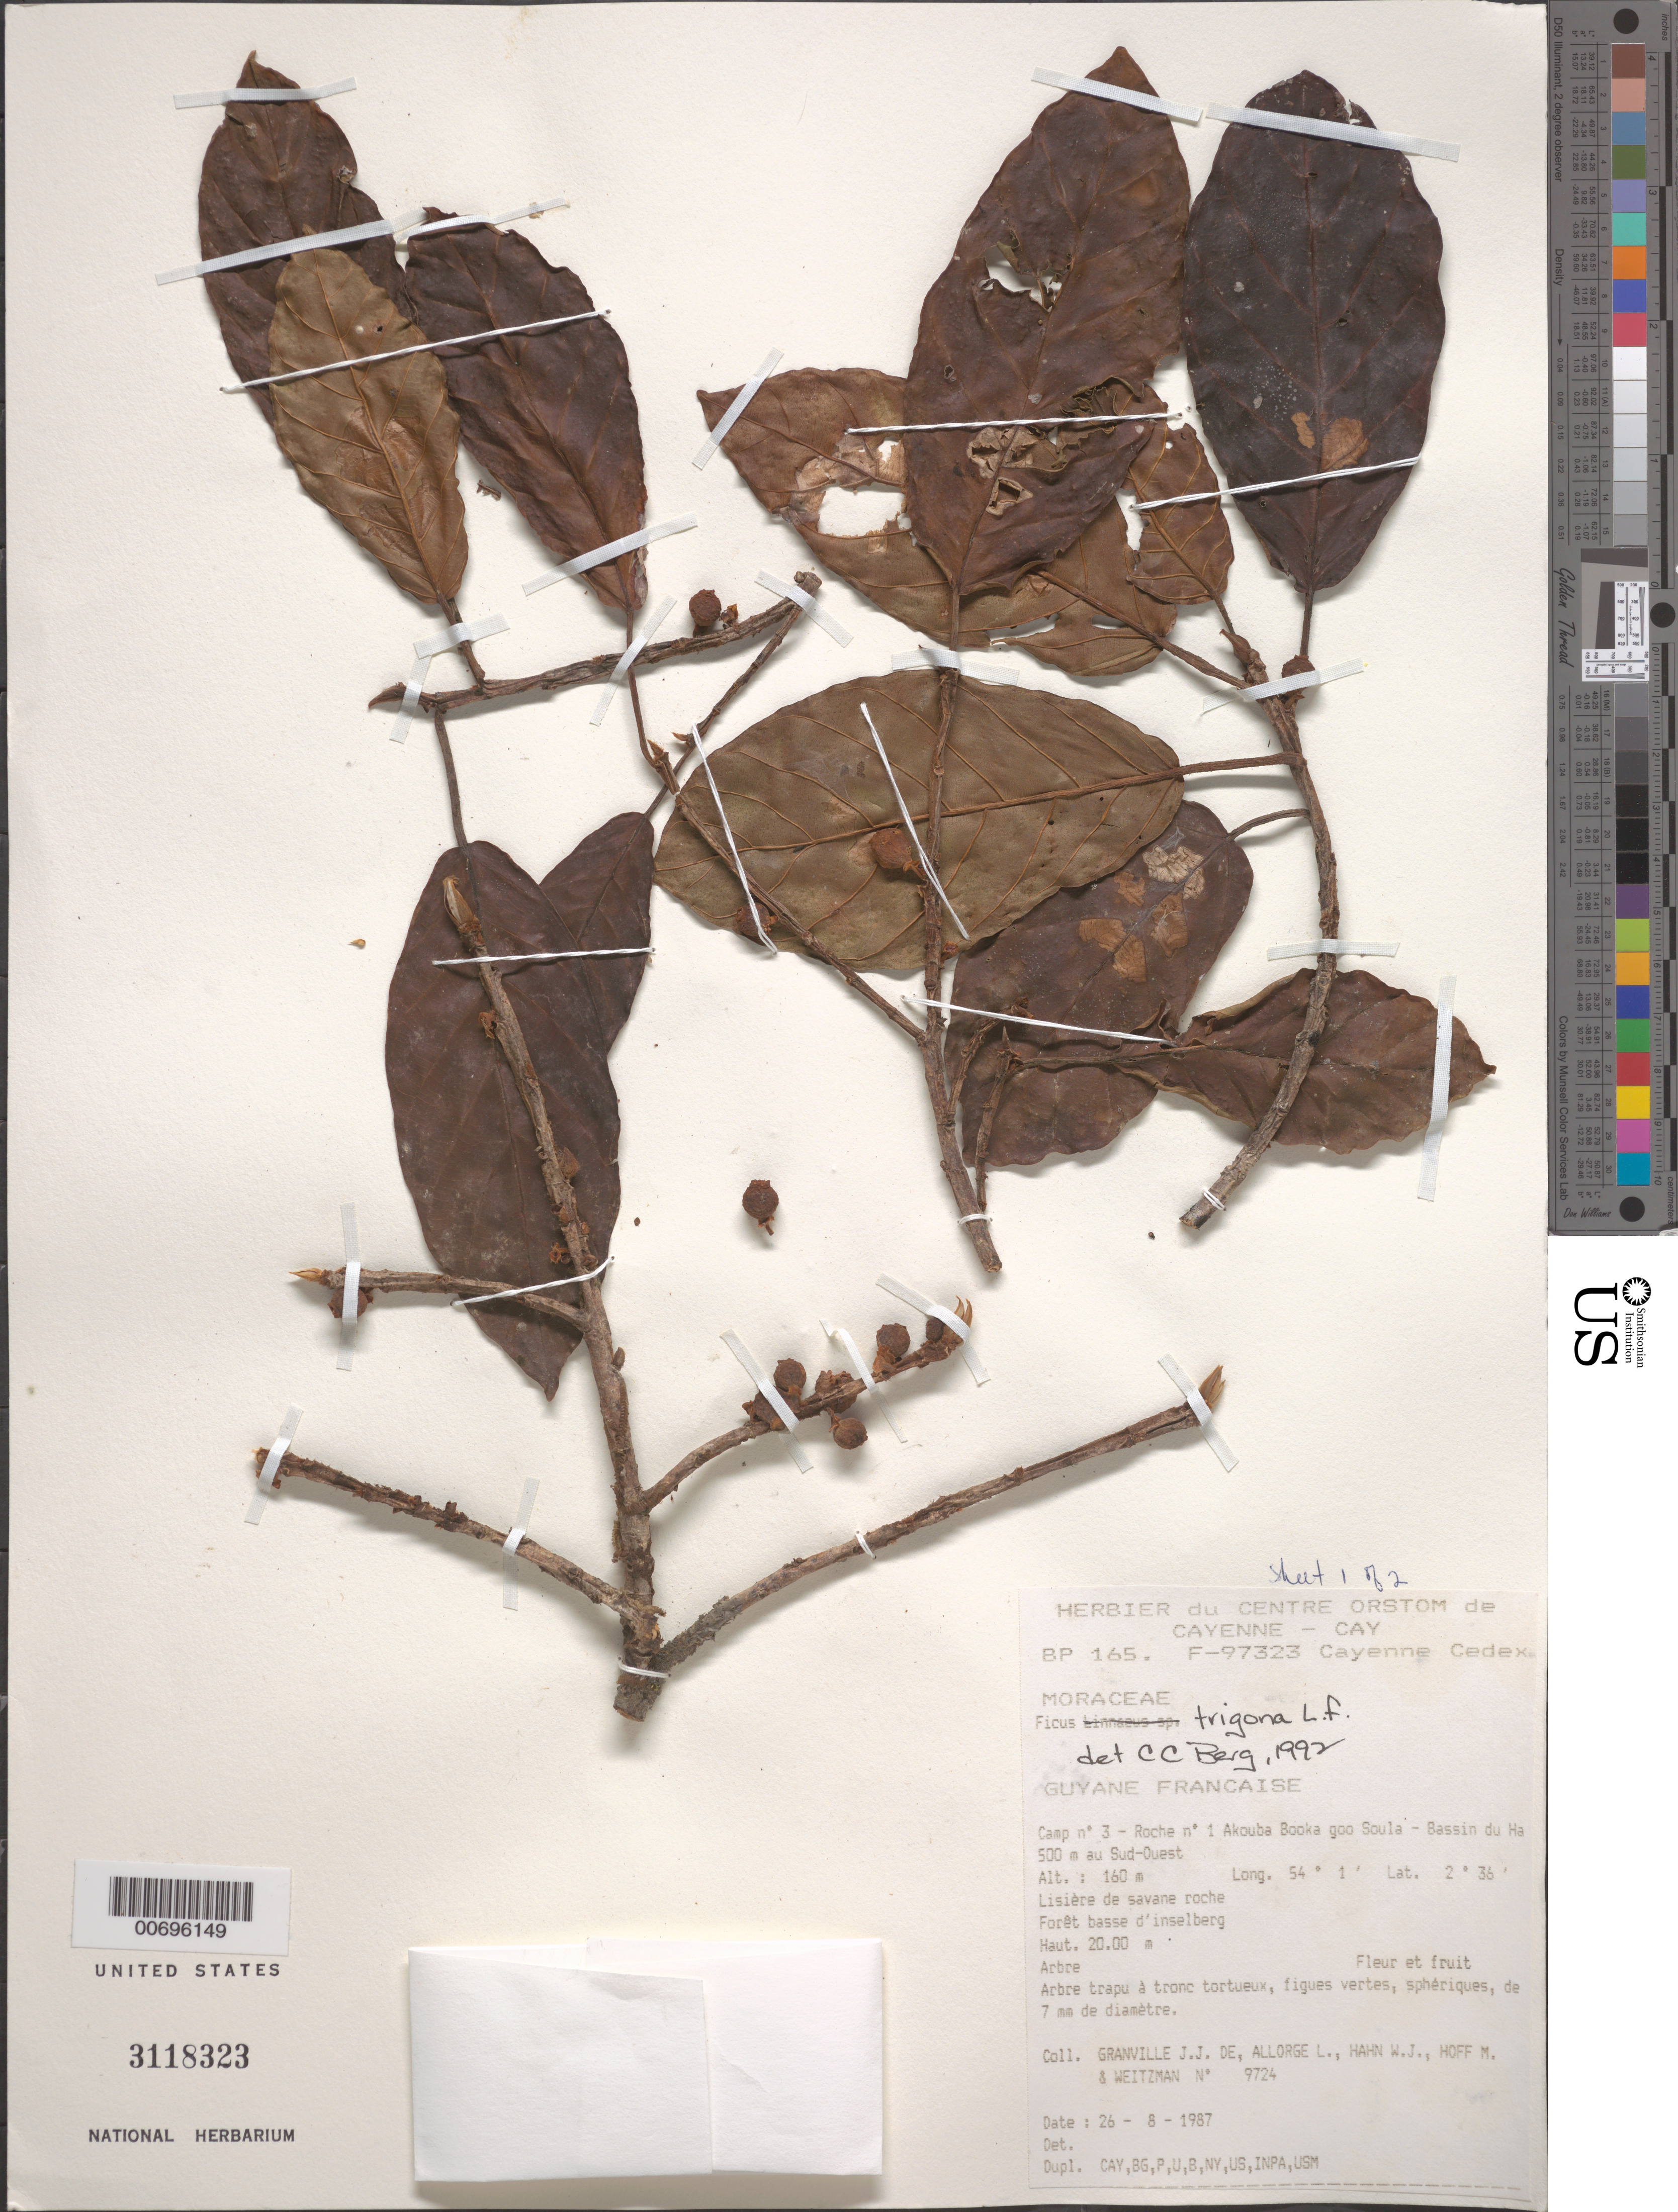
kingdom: Plantae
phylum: Tracheophyta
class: Magnoliopsida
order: Rosales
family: Moraceae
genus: Ficus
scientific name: Ficus trigona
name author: L. f.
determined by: Berg, C. C.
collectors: J.-J. de Granville, L. Allorge, W. J. Hahn, M. Hoff & A. L. Weitzman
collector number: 9724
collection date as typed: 26-Aug-87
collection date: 1987-08-26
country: French Guiana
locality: Akouba Booka goo Soula, Camp #3, Roche no. 1, Bassin du Haut-Marouini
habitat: Lisière de savane roche.forêt basse de d'inselberg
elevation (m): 160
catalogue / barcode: US 3118323